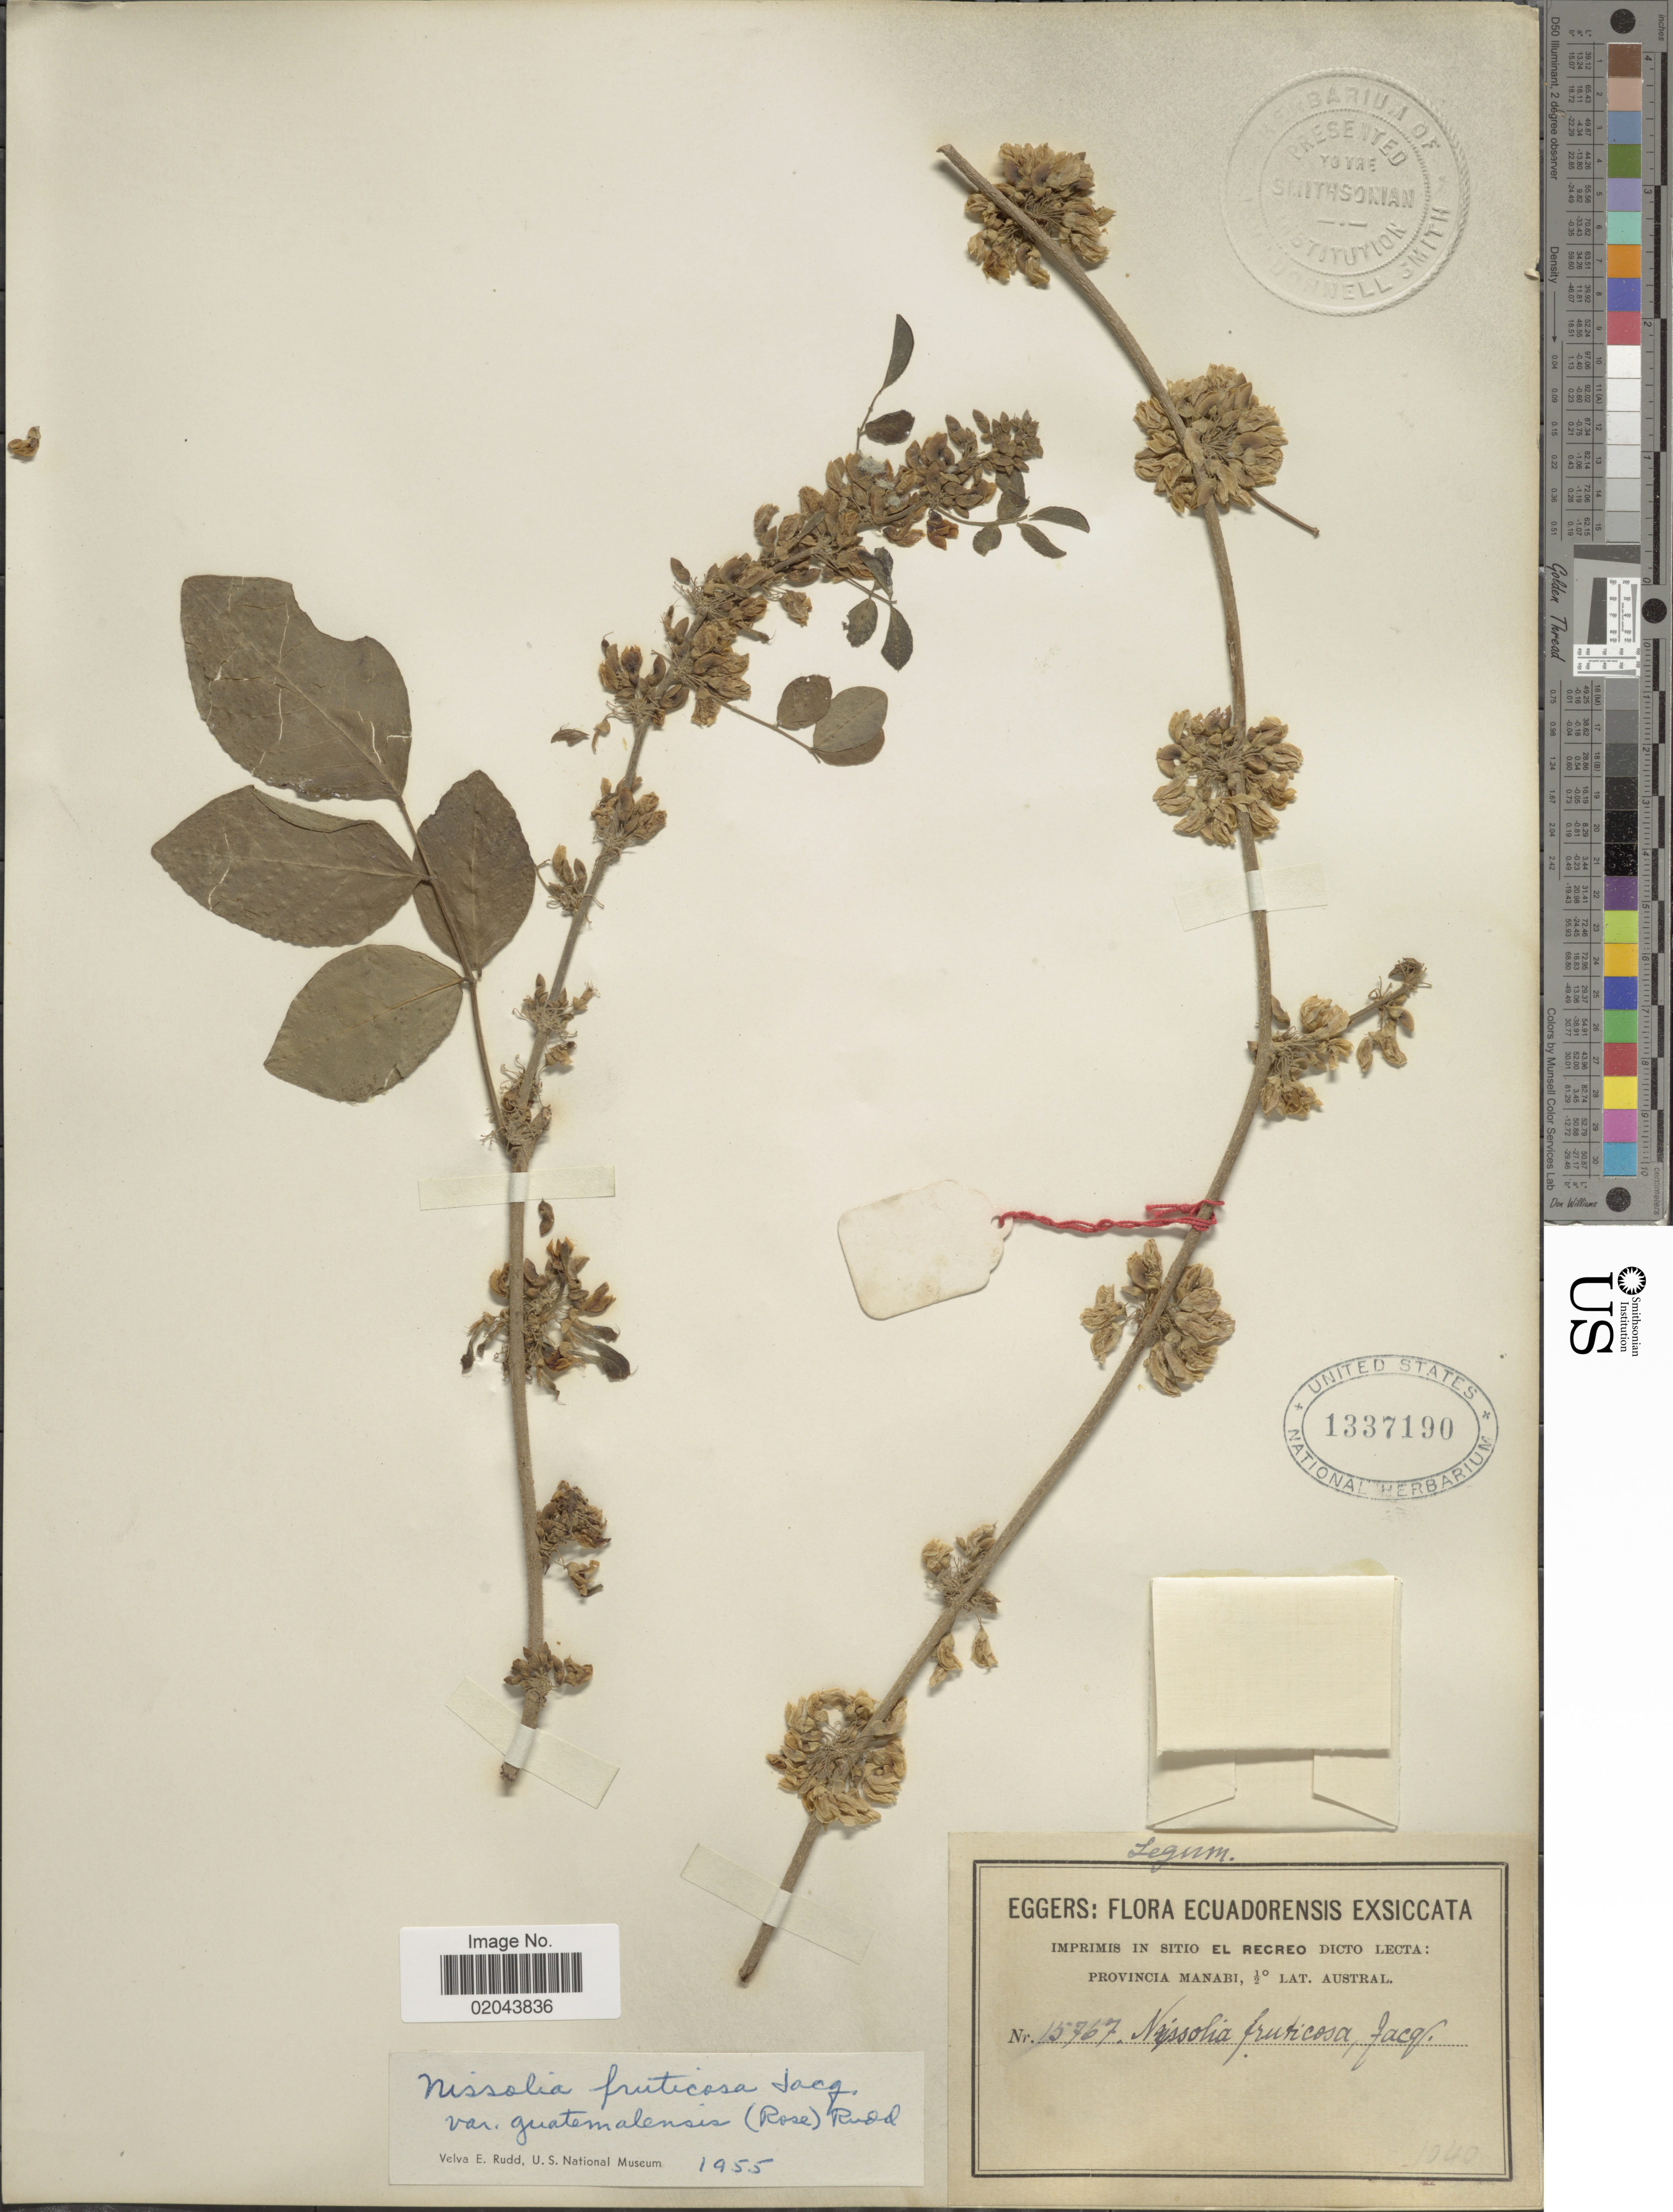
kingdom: Plantae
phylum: Tracheophyta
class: Magnoliopsida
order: Fabales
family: Fabaceae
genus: Nissolia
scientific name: Nissolia fruticosa var. guatemalensis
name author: (Rose) Rudd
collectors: -. Eggers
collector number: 15767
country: Ecuador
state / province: Manabí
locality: Austral, Imprimisin sitio El Recreo Dicto Lecta, Austral.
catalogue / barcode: US 1337190